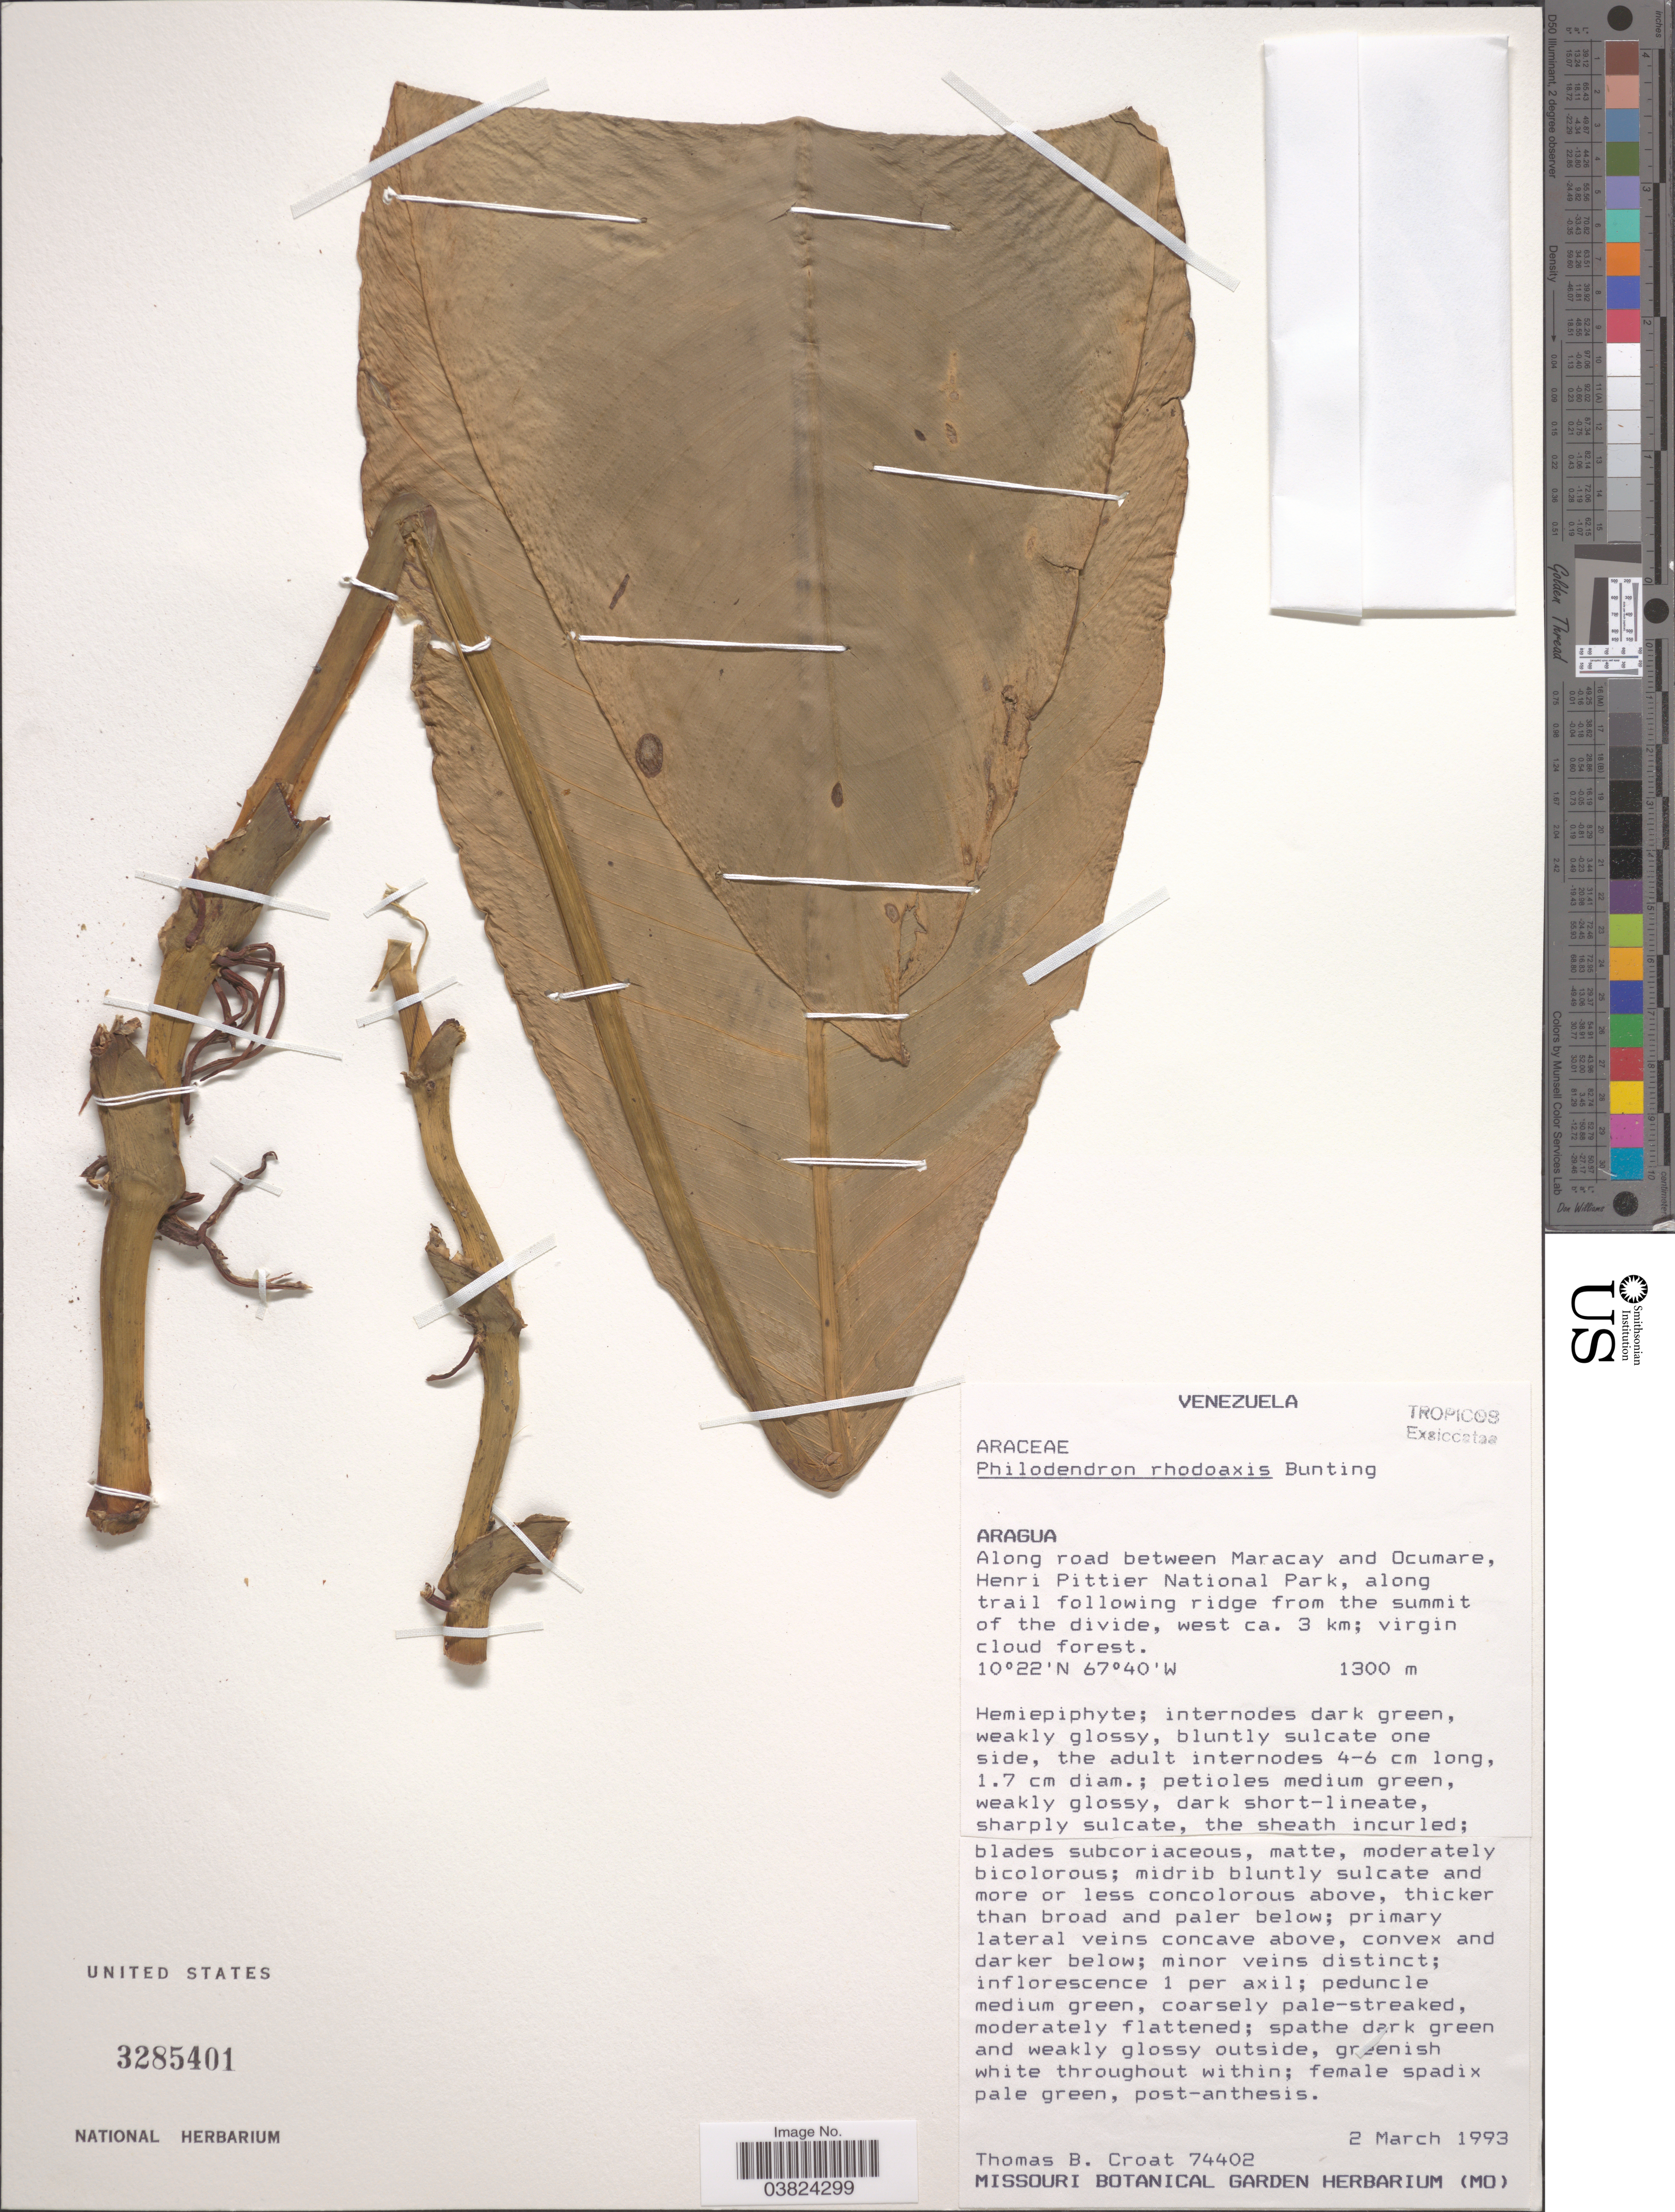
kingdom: Plantae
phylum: Tracheophyta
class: Liliopsida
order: Alismatales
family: Araceae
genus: Philodendron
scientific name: Philodendron rhodoaxis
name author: G.S. Bunting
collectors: T. B. Croat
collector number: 74402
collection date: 1993-03-02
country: Venezuela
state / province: Aragua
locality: Along road between Maracay and Ocumare, Henri Pittier National Park, along trail following ridge from the summit of the divide, west ca. 3 km; virgin cloud forest.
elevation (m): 1300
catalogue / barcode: US 3285401